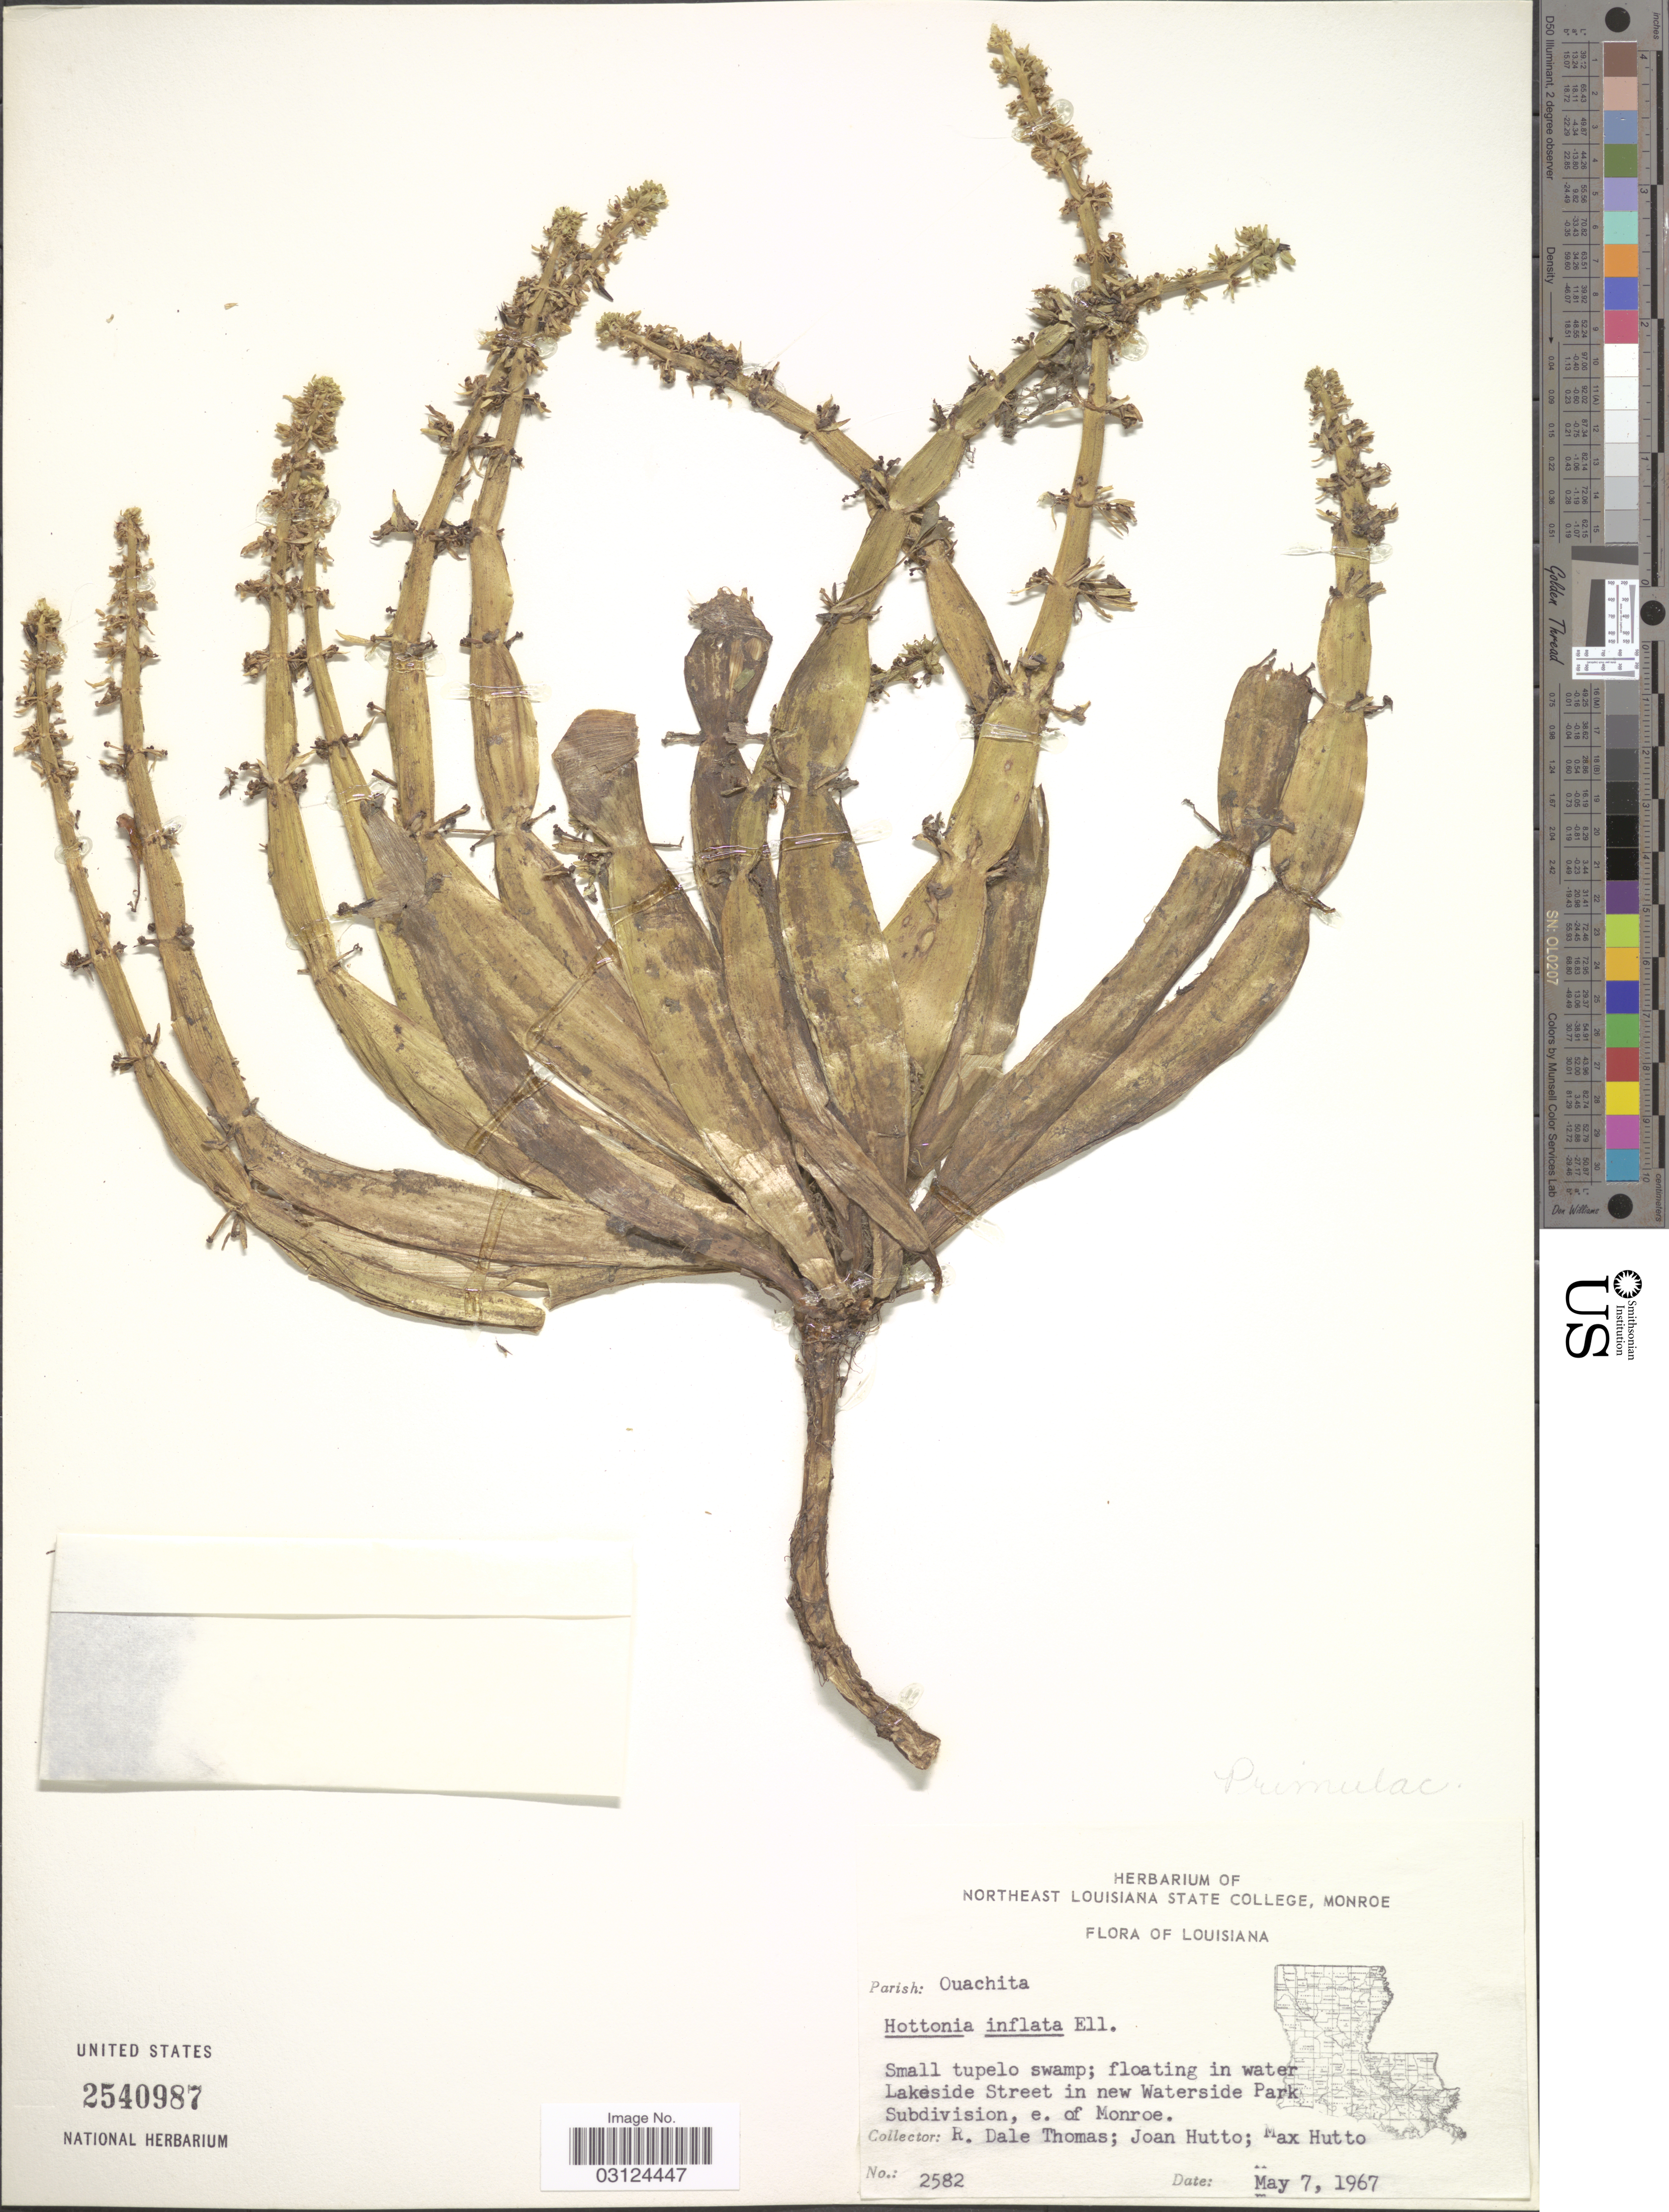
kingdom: Plantae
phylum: Tracheophyta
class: Magnoliopsida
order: Ericales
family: Primulaceae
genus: Hottonia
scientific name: Hottonia inflata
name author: Elliott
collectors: R. Thomas, J. Hutto & M. Hutto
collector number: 2582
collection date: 1967-05-07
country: United States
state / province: Louisiana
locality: Parish: Ouachita, in water Lakeside Street in new Waterside Park Subdivision, e. of Monroe.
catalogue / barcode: US 2540987